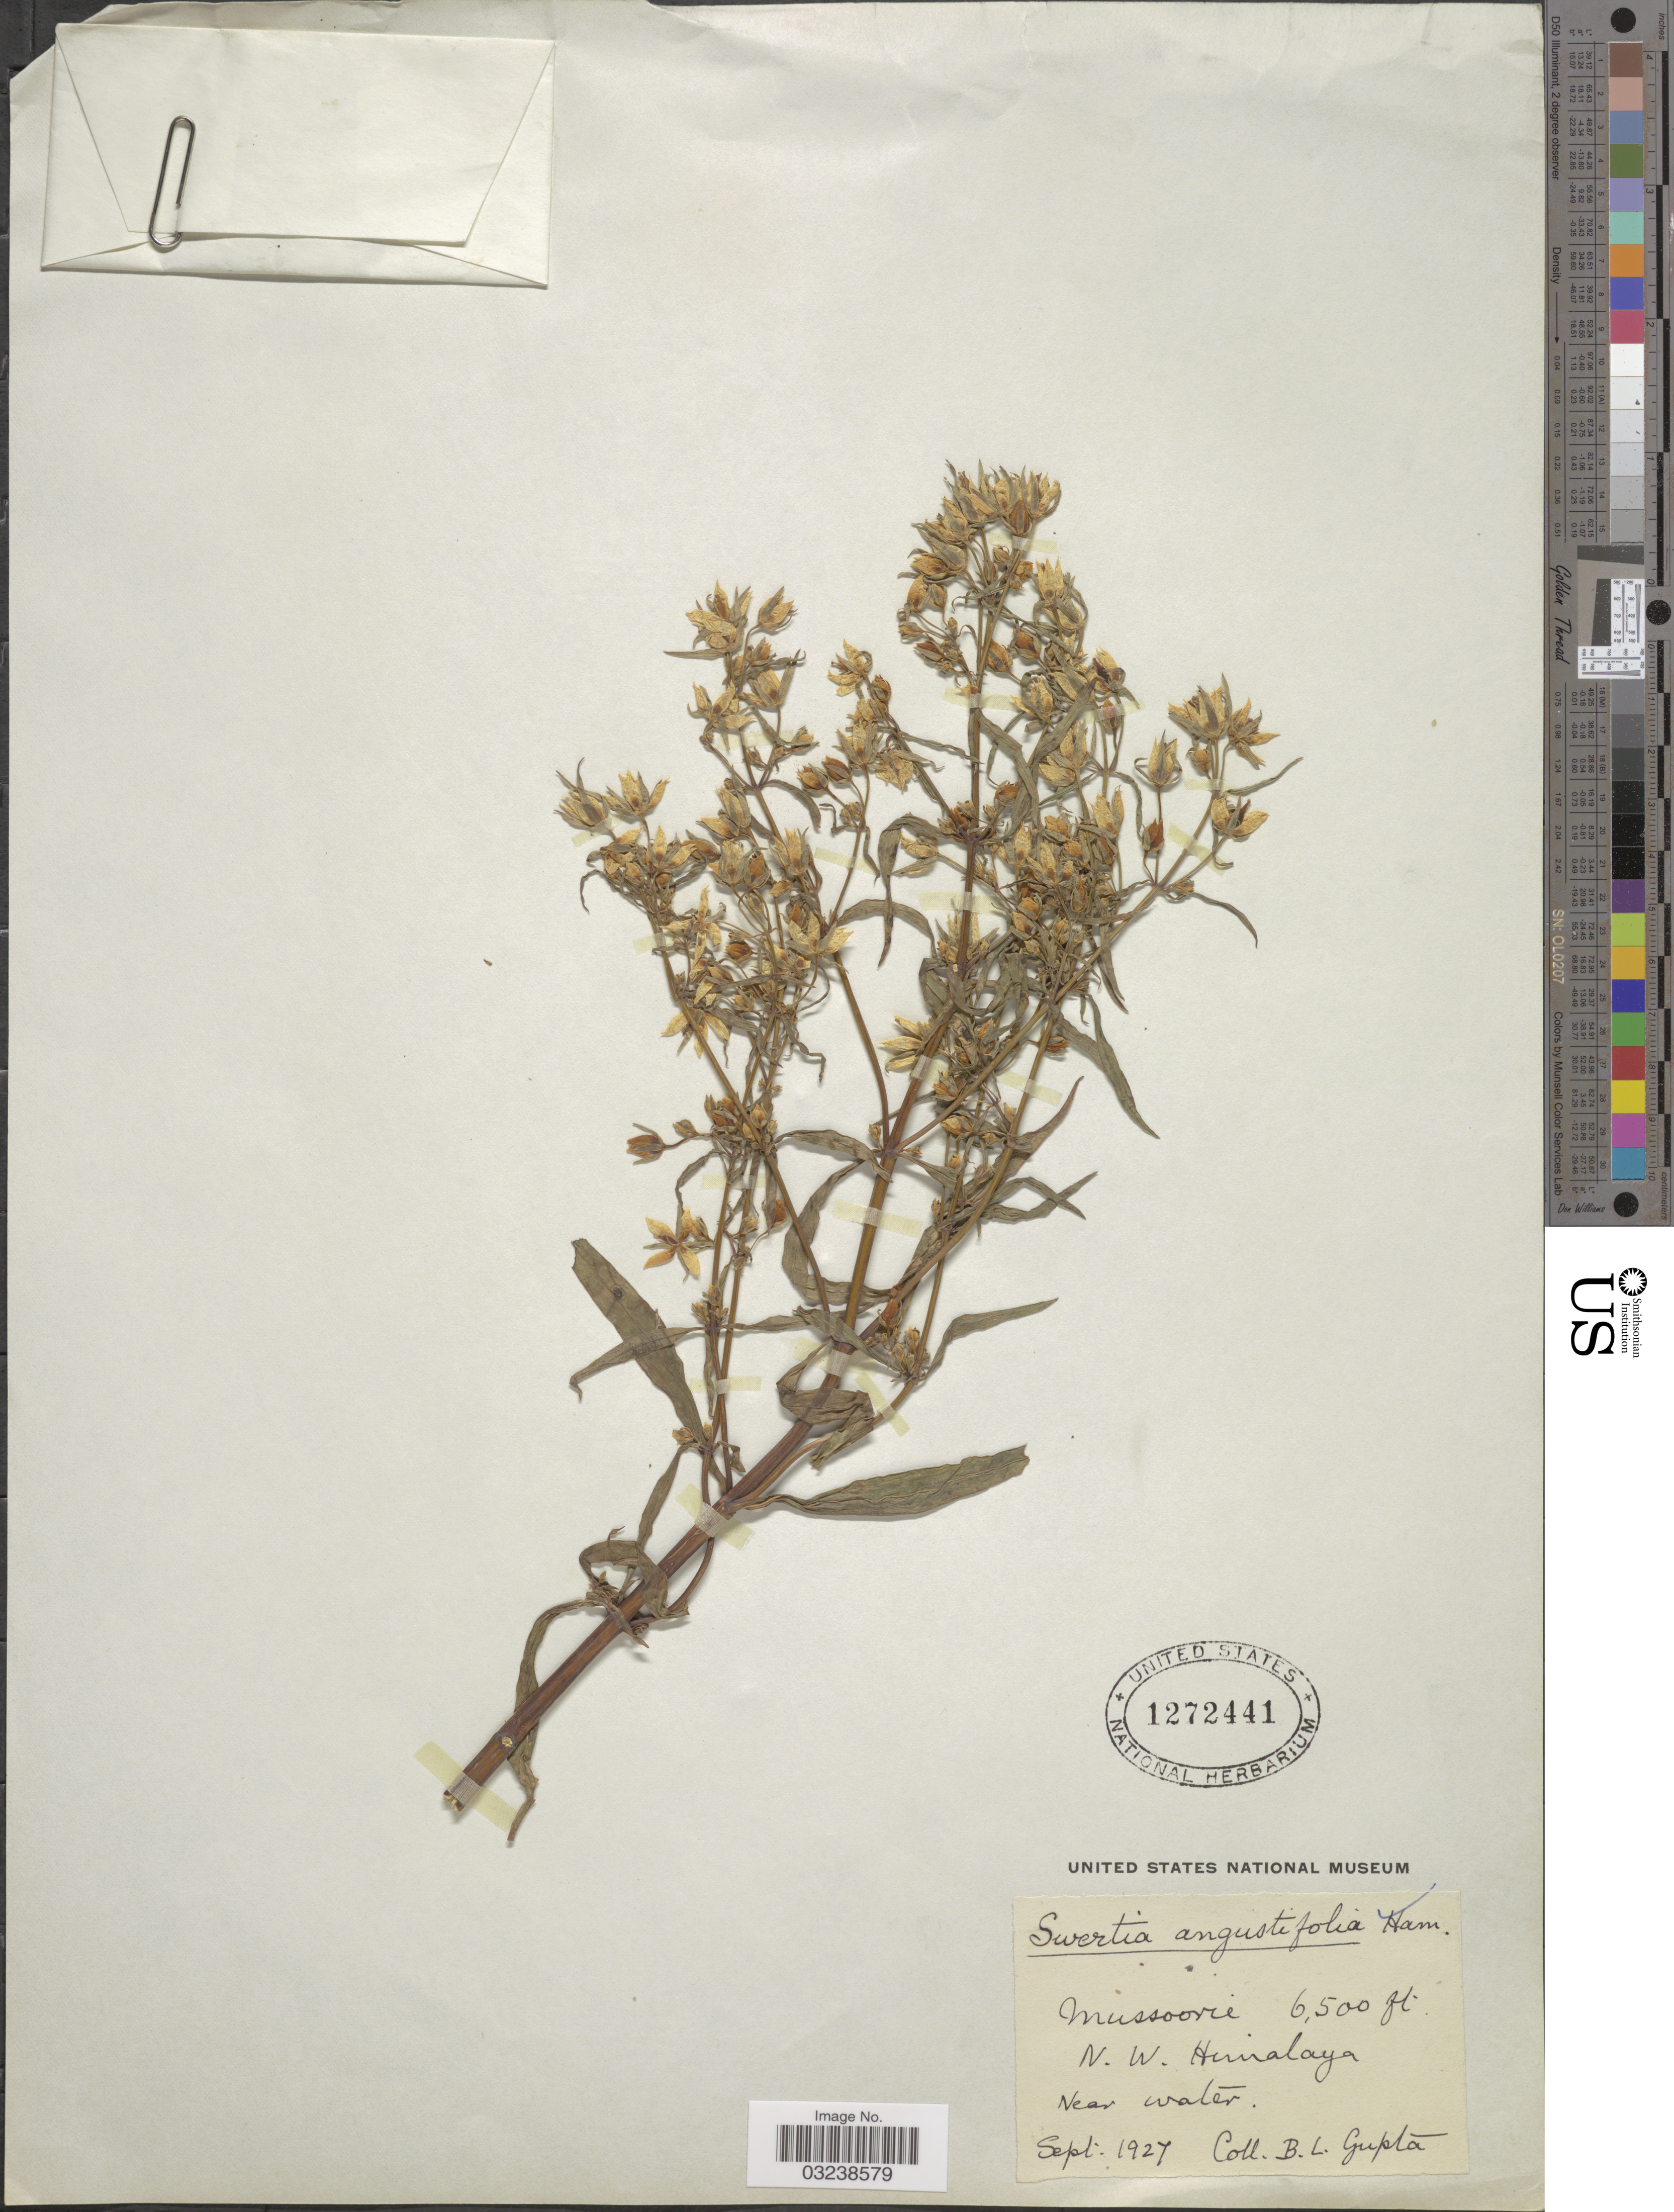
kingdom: Plantae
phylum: Tracheophyta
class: Magnoliopsida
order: Gentianales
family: Gentianaceae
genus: Swertia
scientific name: Swertia angustifolia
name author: Buch.-Ham. ex D. Don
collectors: B. L. Gupta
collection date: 1927-09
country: India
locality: Mussoorie. N.W. Himalaya. Near water.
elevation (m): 1981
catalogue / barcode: US 1272441